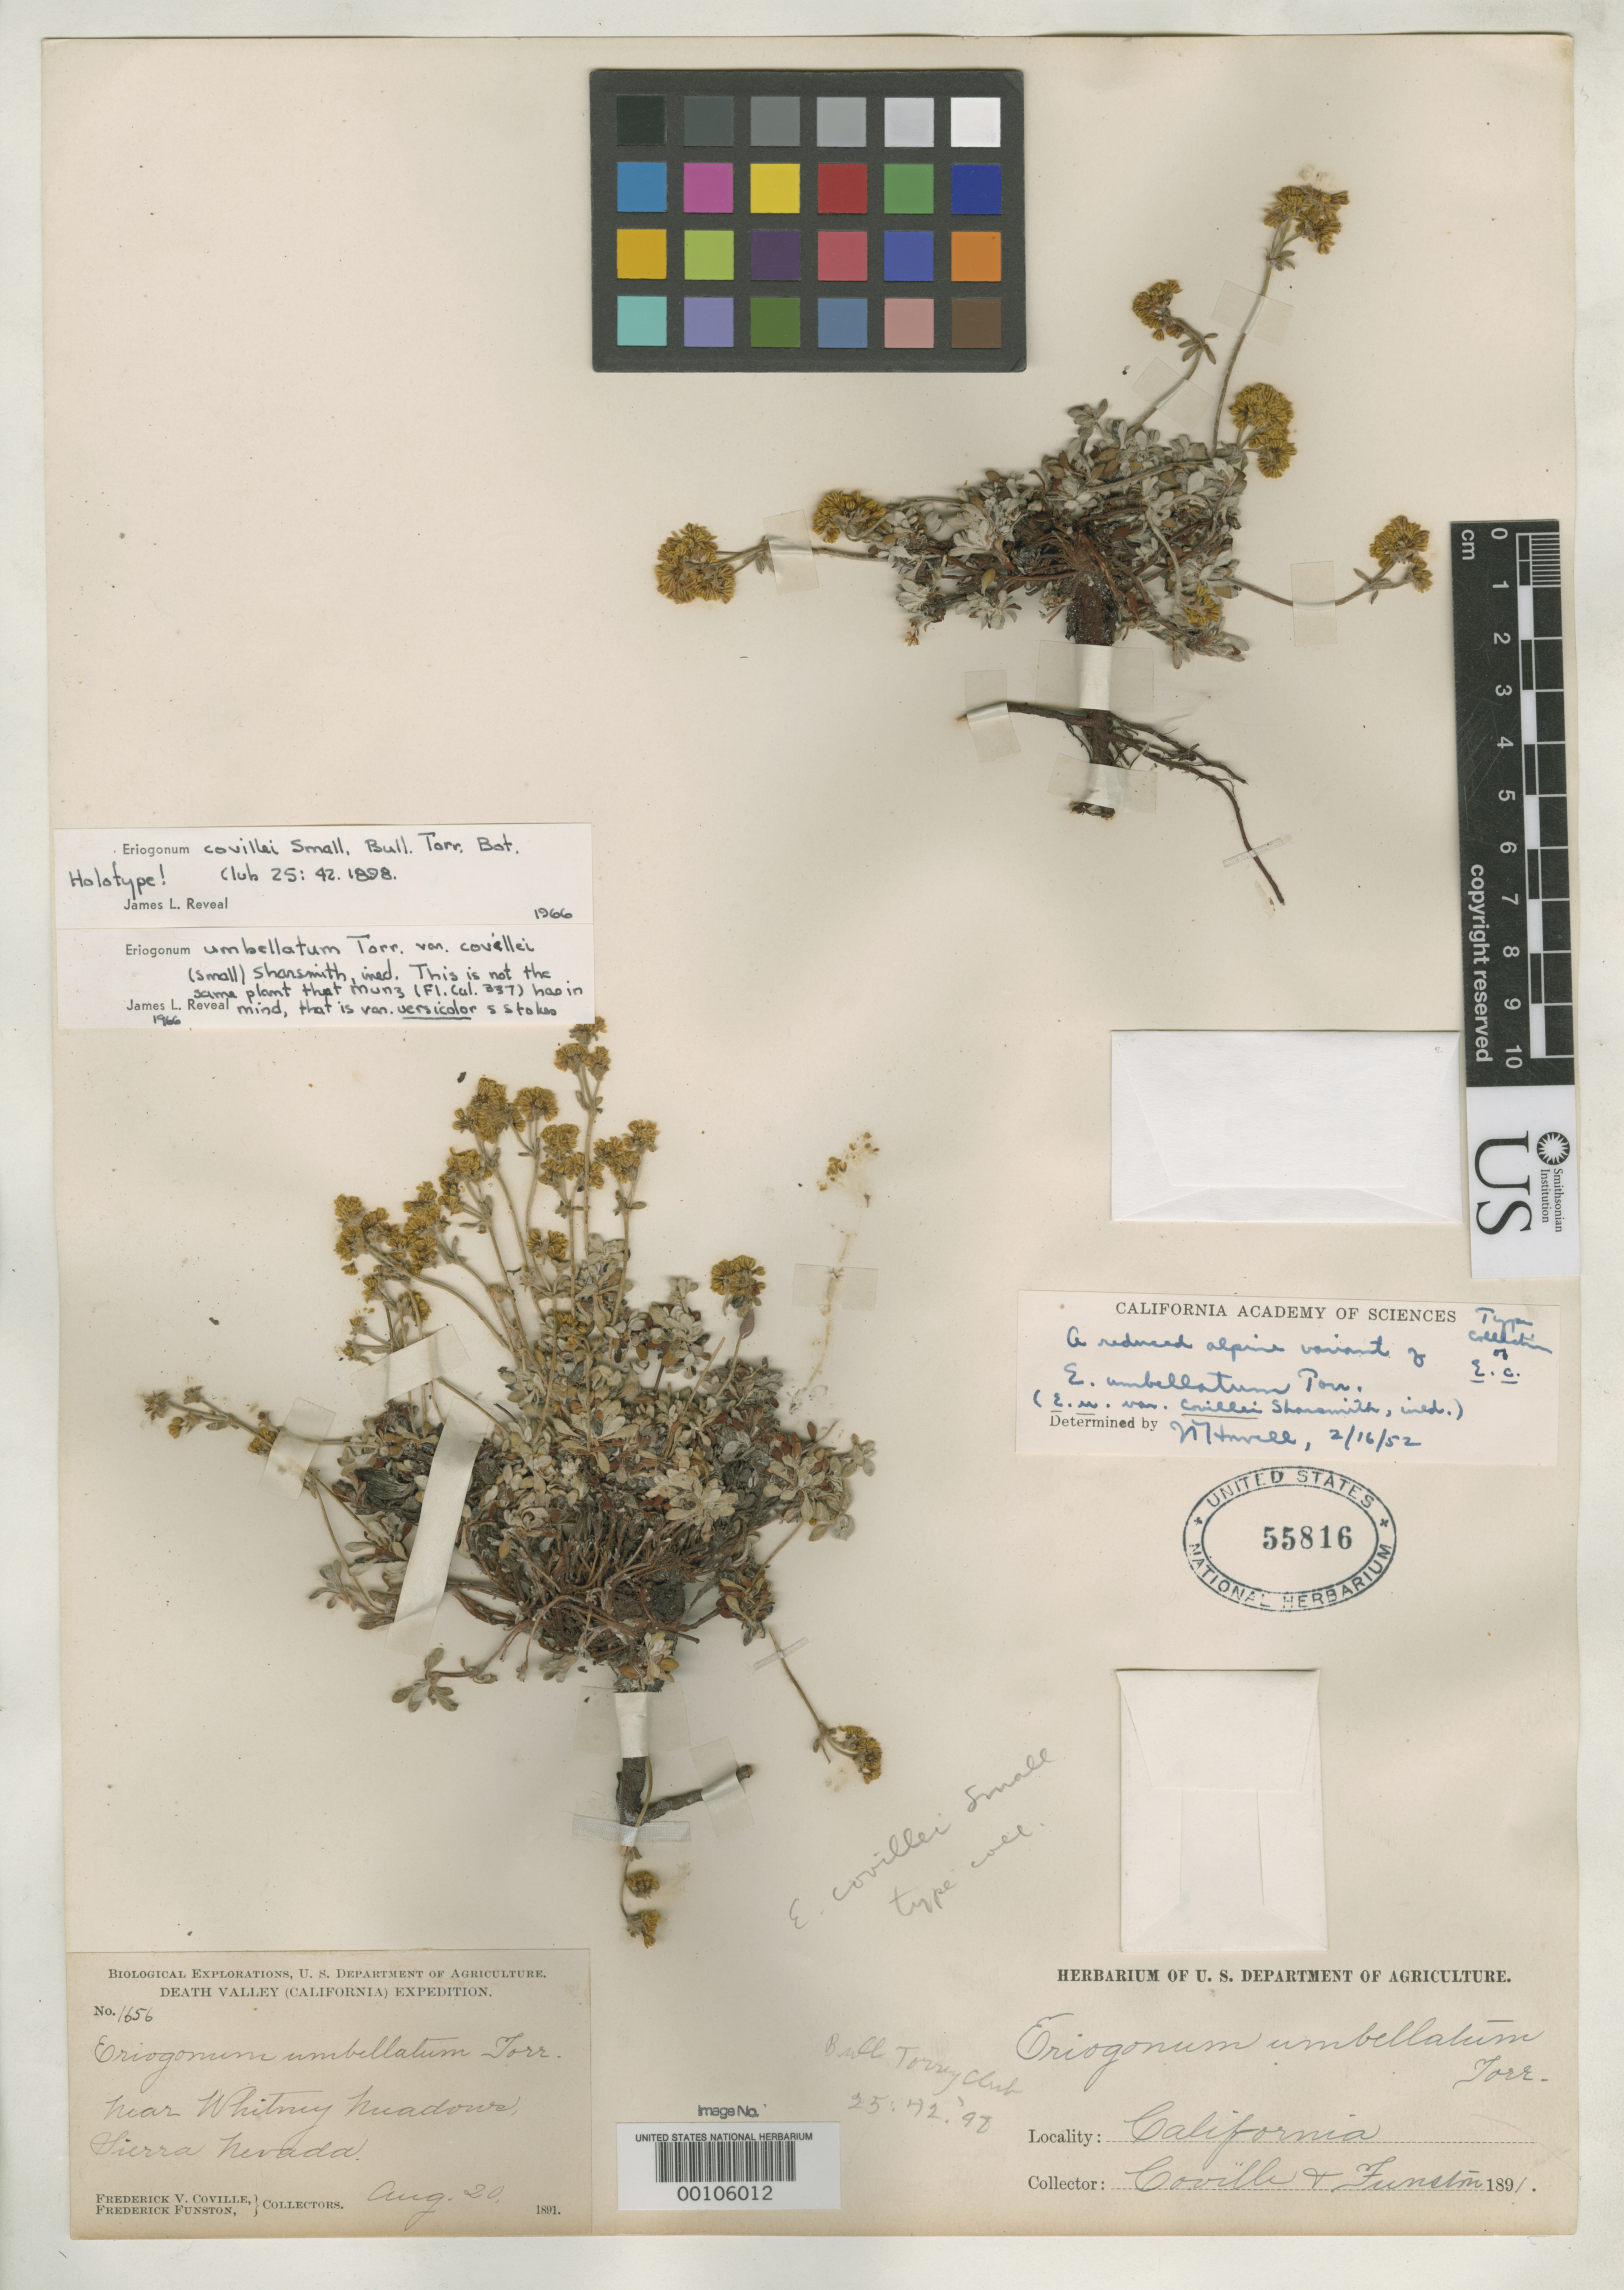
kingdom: Plantae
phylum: Tracheophyta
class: Magnoliopsida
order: Caryophyllales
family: Polygonaceae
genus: Eriogonum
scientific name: Eriogonum covillei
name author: Small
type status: Holotype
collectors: F. V. Coville & F. Funston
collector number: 1656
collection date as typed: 20 Aug 1891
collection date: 1891-08-20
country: United States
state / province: California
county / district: Tulare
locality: Near Whitney Meadows.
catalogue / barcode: US 55816